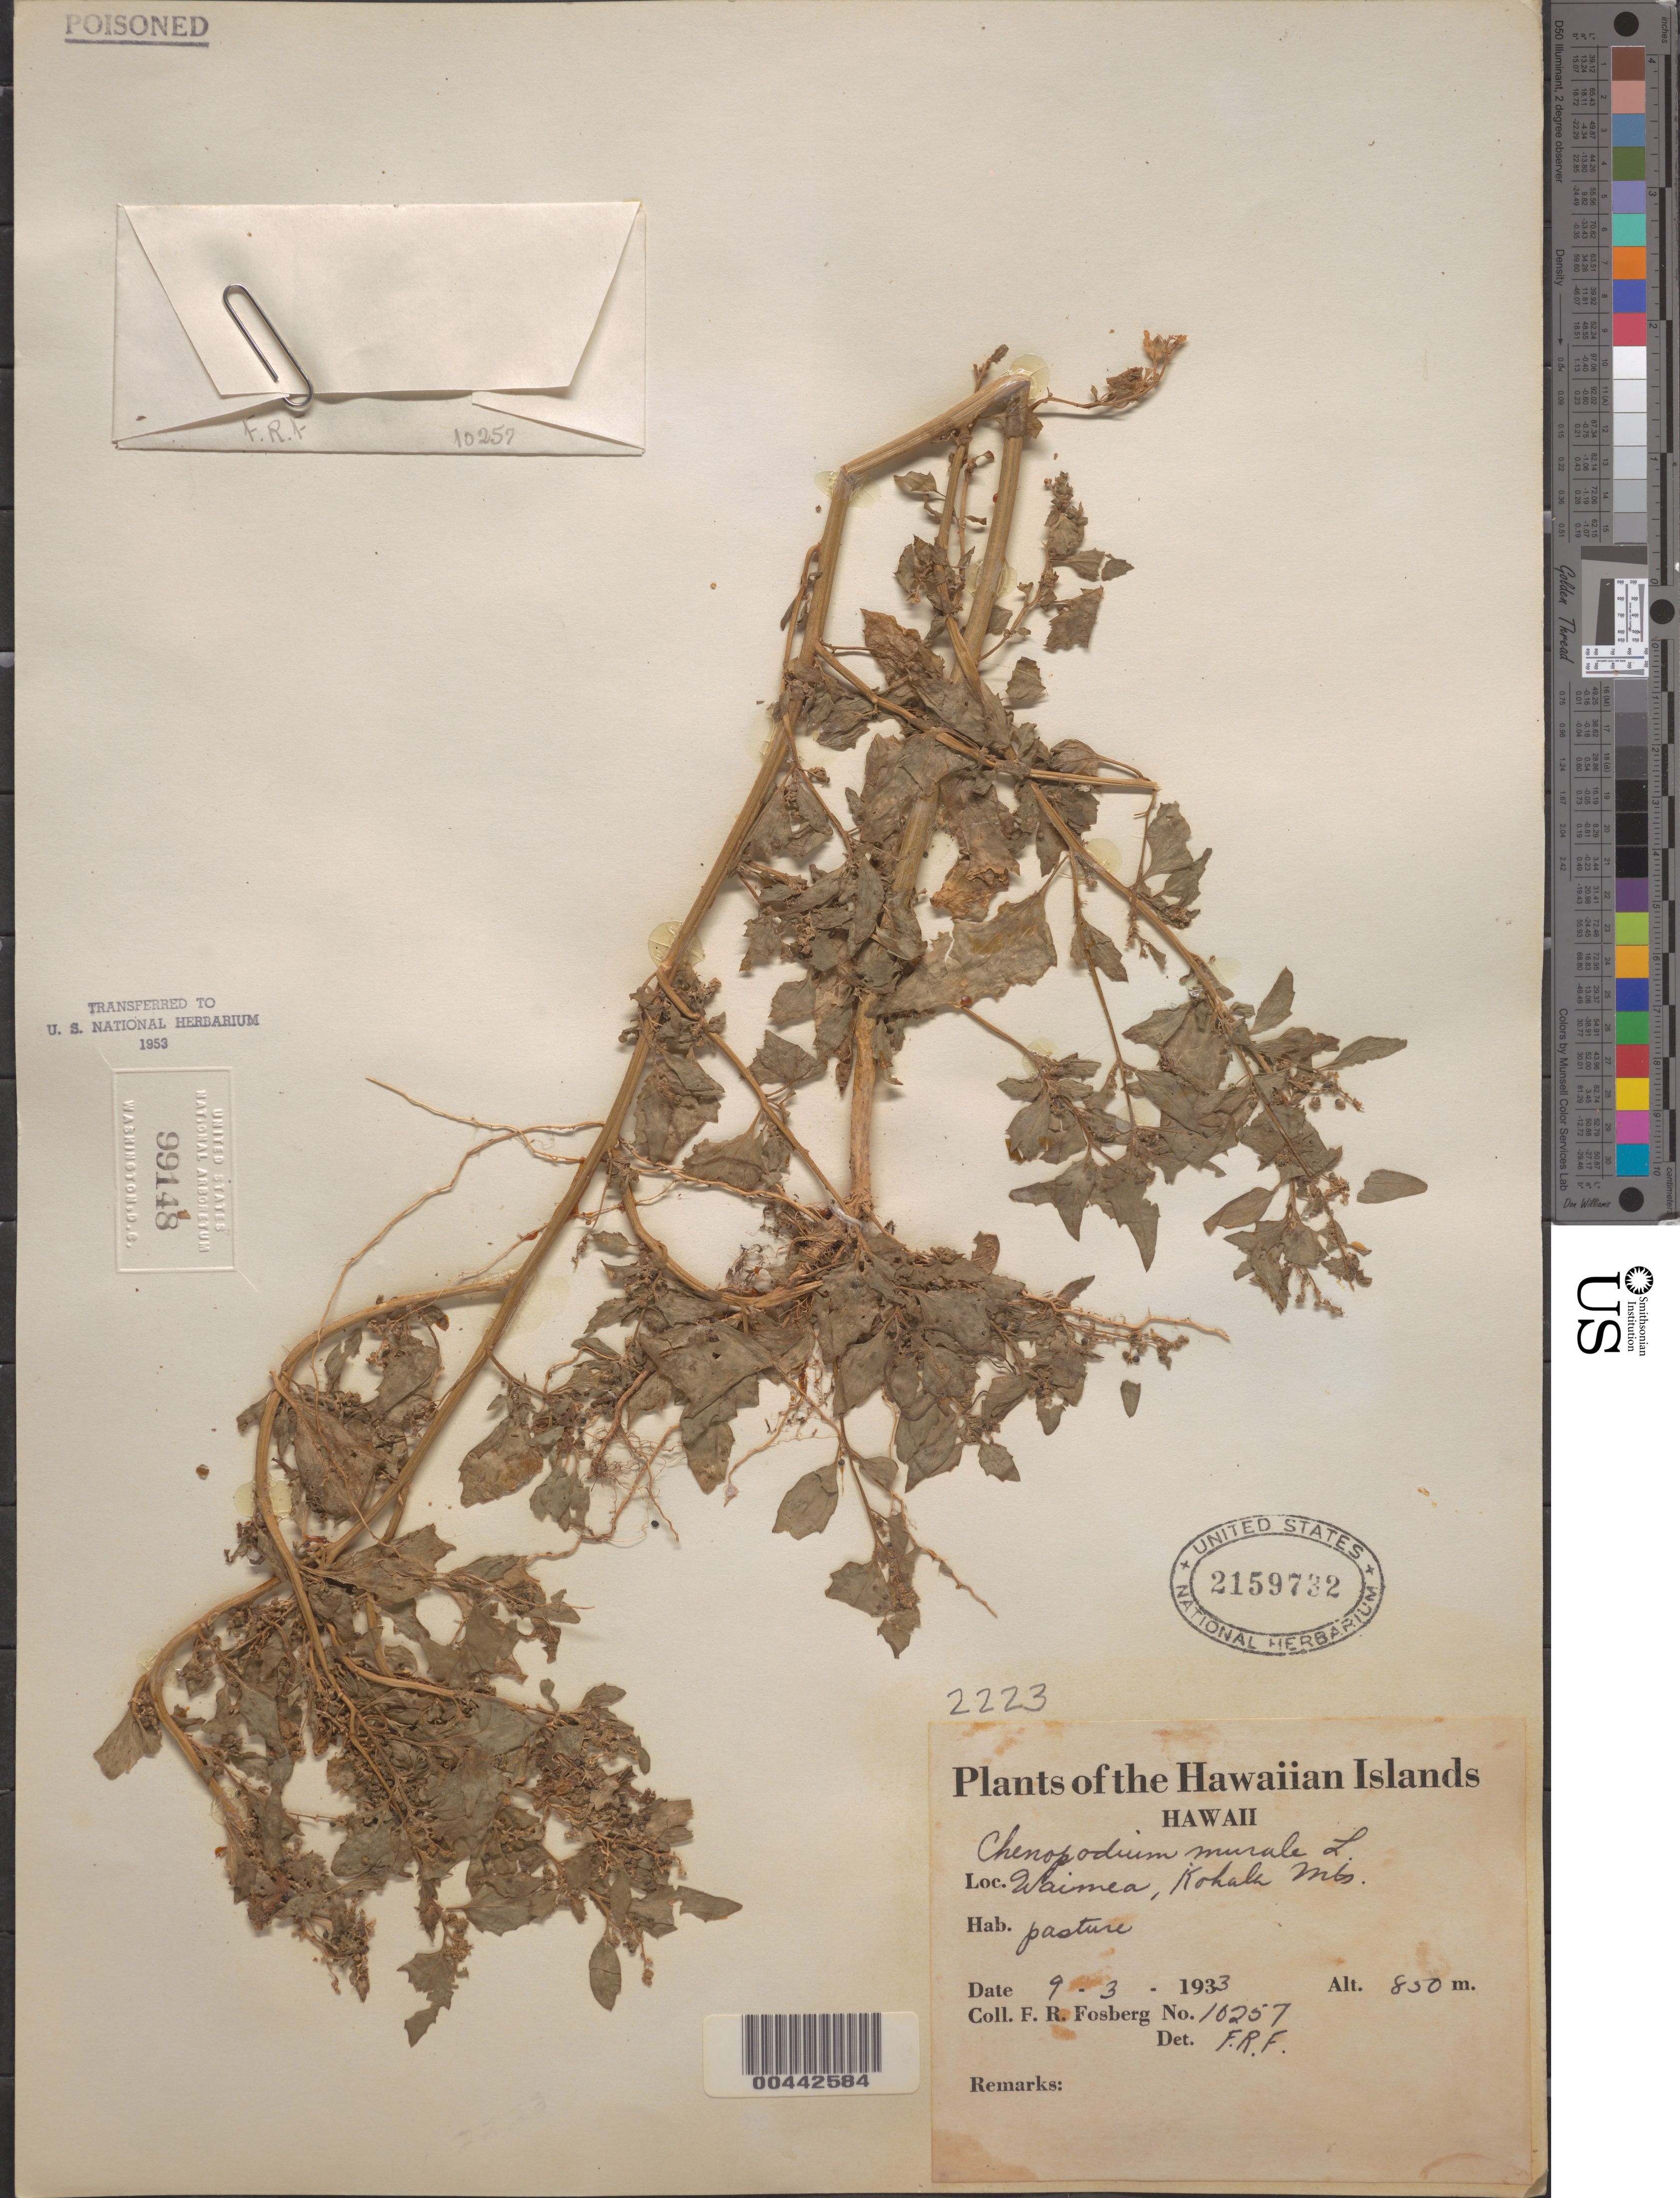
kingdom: Plantae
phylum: Tracheophyta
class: Magnoliopsida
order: Caryophyllales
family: Amaranthaceae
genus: Chenopodiastrum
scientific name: Chenopodiastrum murale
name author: (L.) S. Fuentes et al.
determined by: Wagner, W. L., (BOT), Smithsonian Institution - National Museum of Natural History (UNITED STATES)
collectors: F. R. Fosberg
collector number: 10257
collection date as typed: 9 Mar 1933 or 3 Sep 1933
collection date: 1933-03-09 or 1933-09-03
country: United States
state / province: Hawaii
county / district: Hawaii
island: Hawaii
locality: Waimea, Kohala Mts.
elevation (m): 850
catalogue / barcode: US 2159732